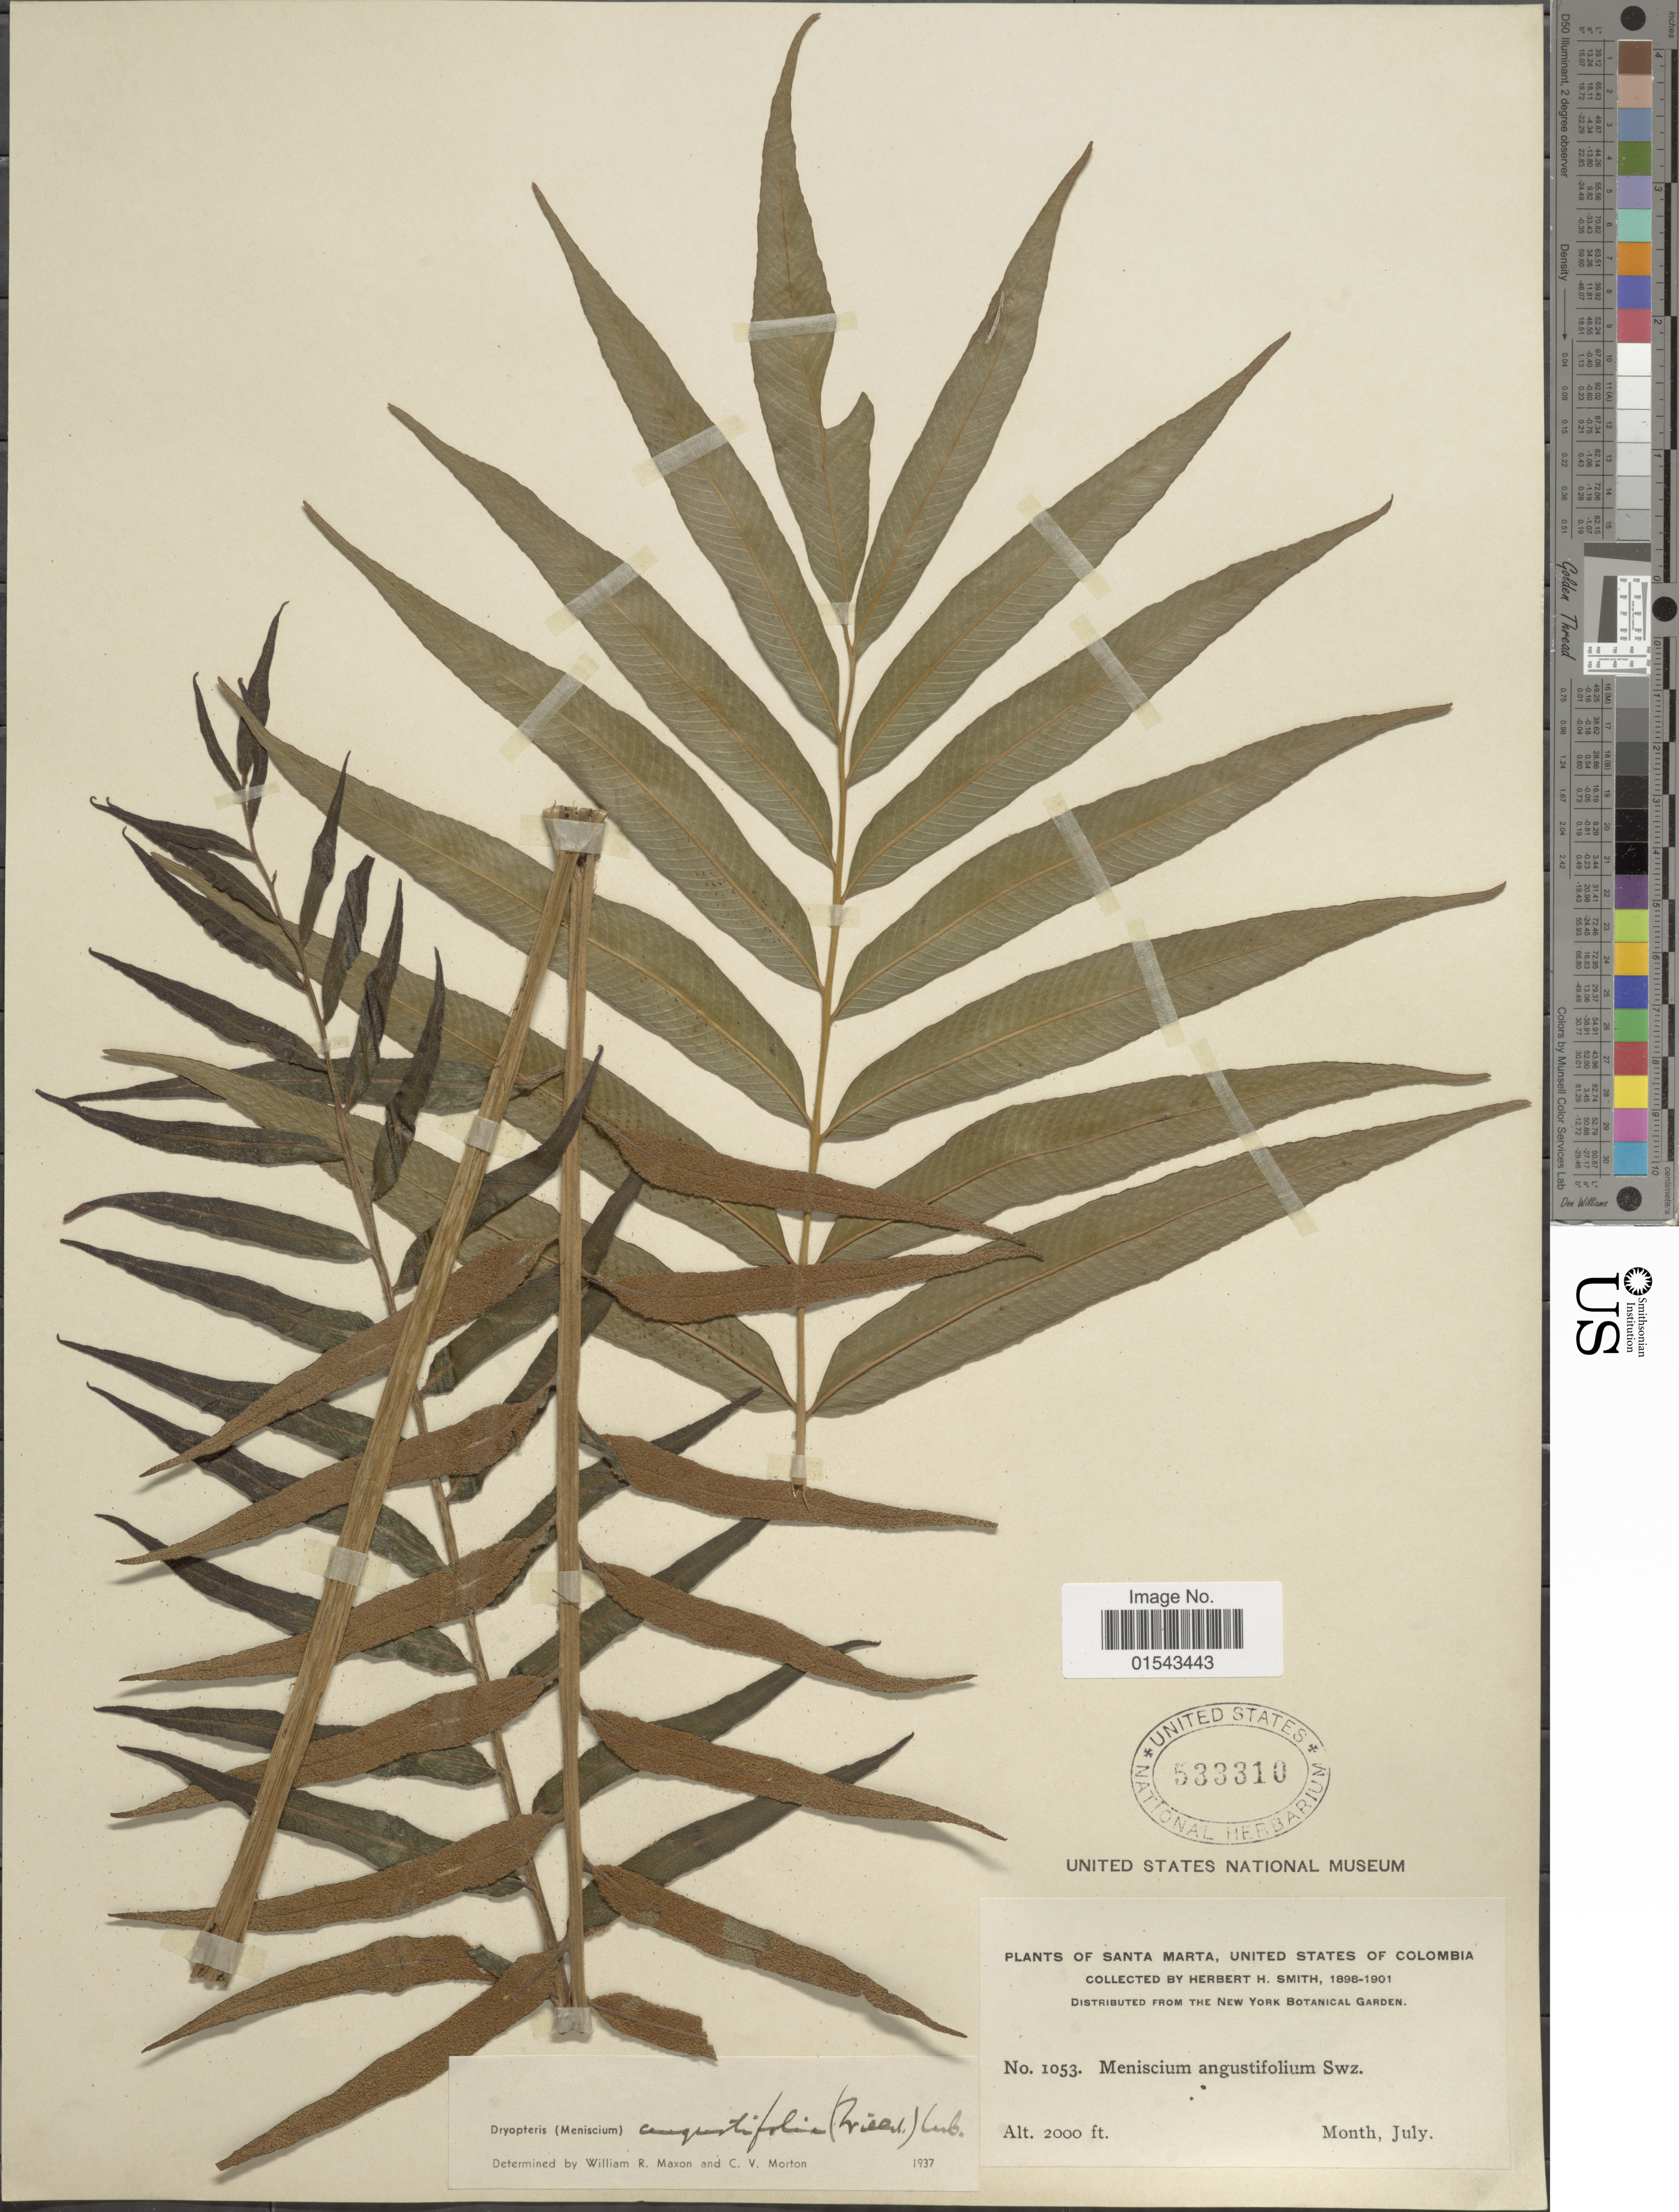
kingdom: Plantae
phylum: Tracheophyta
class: Polypodiopsida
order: Polypodiales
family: Thelypteridaceae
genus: Meniscium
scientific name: Meniscium angustifolium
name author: Willd.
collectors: Herbert H. Smith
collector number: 1053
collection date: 1898-07/1901-07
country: Colombia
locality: Santa Marta, United States of Colombia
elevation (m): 610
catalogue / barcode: US 533310